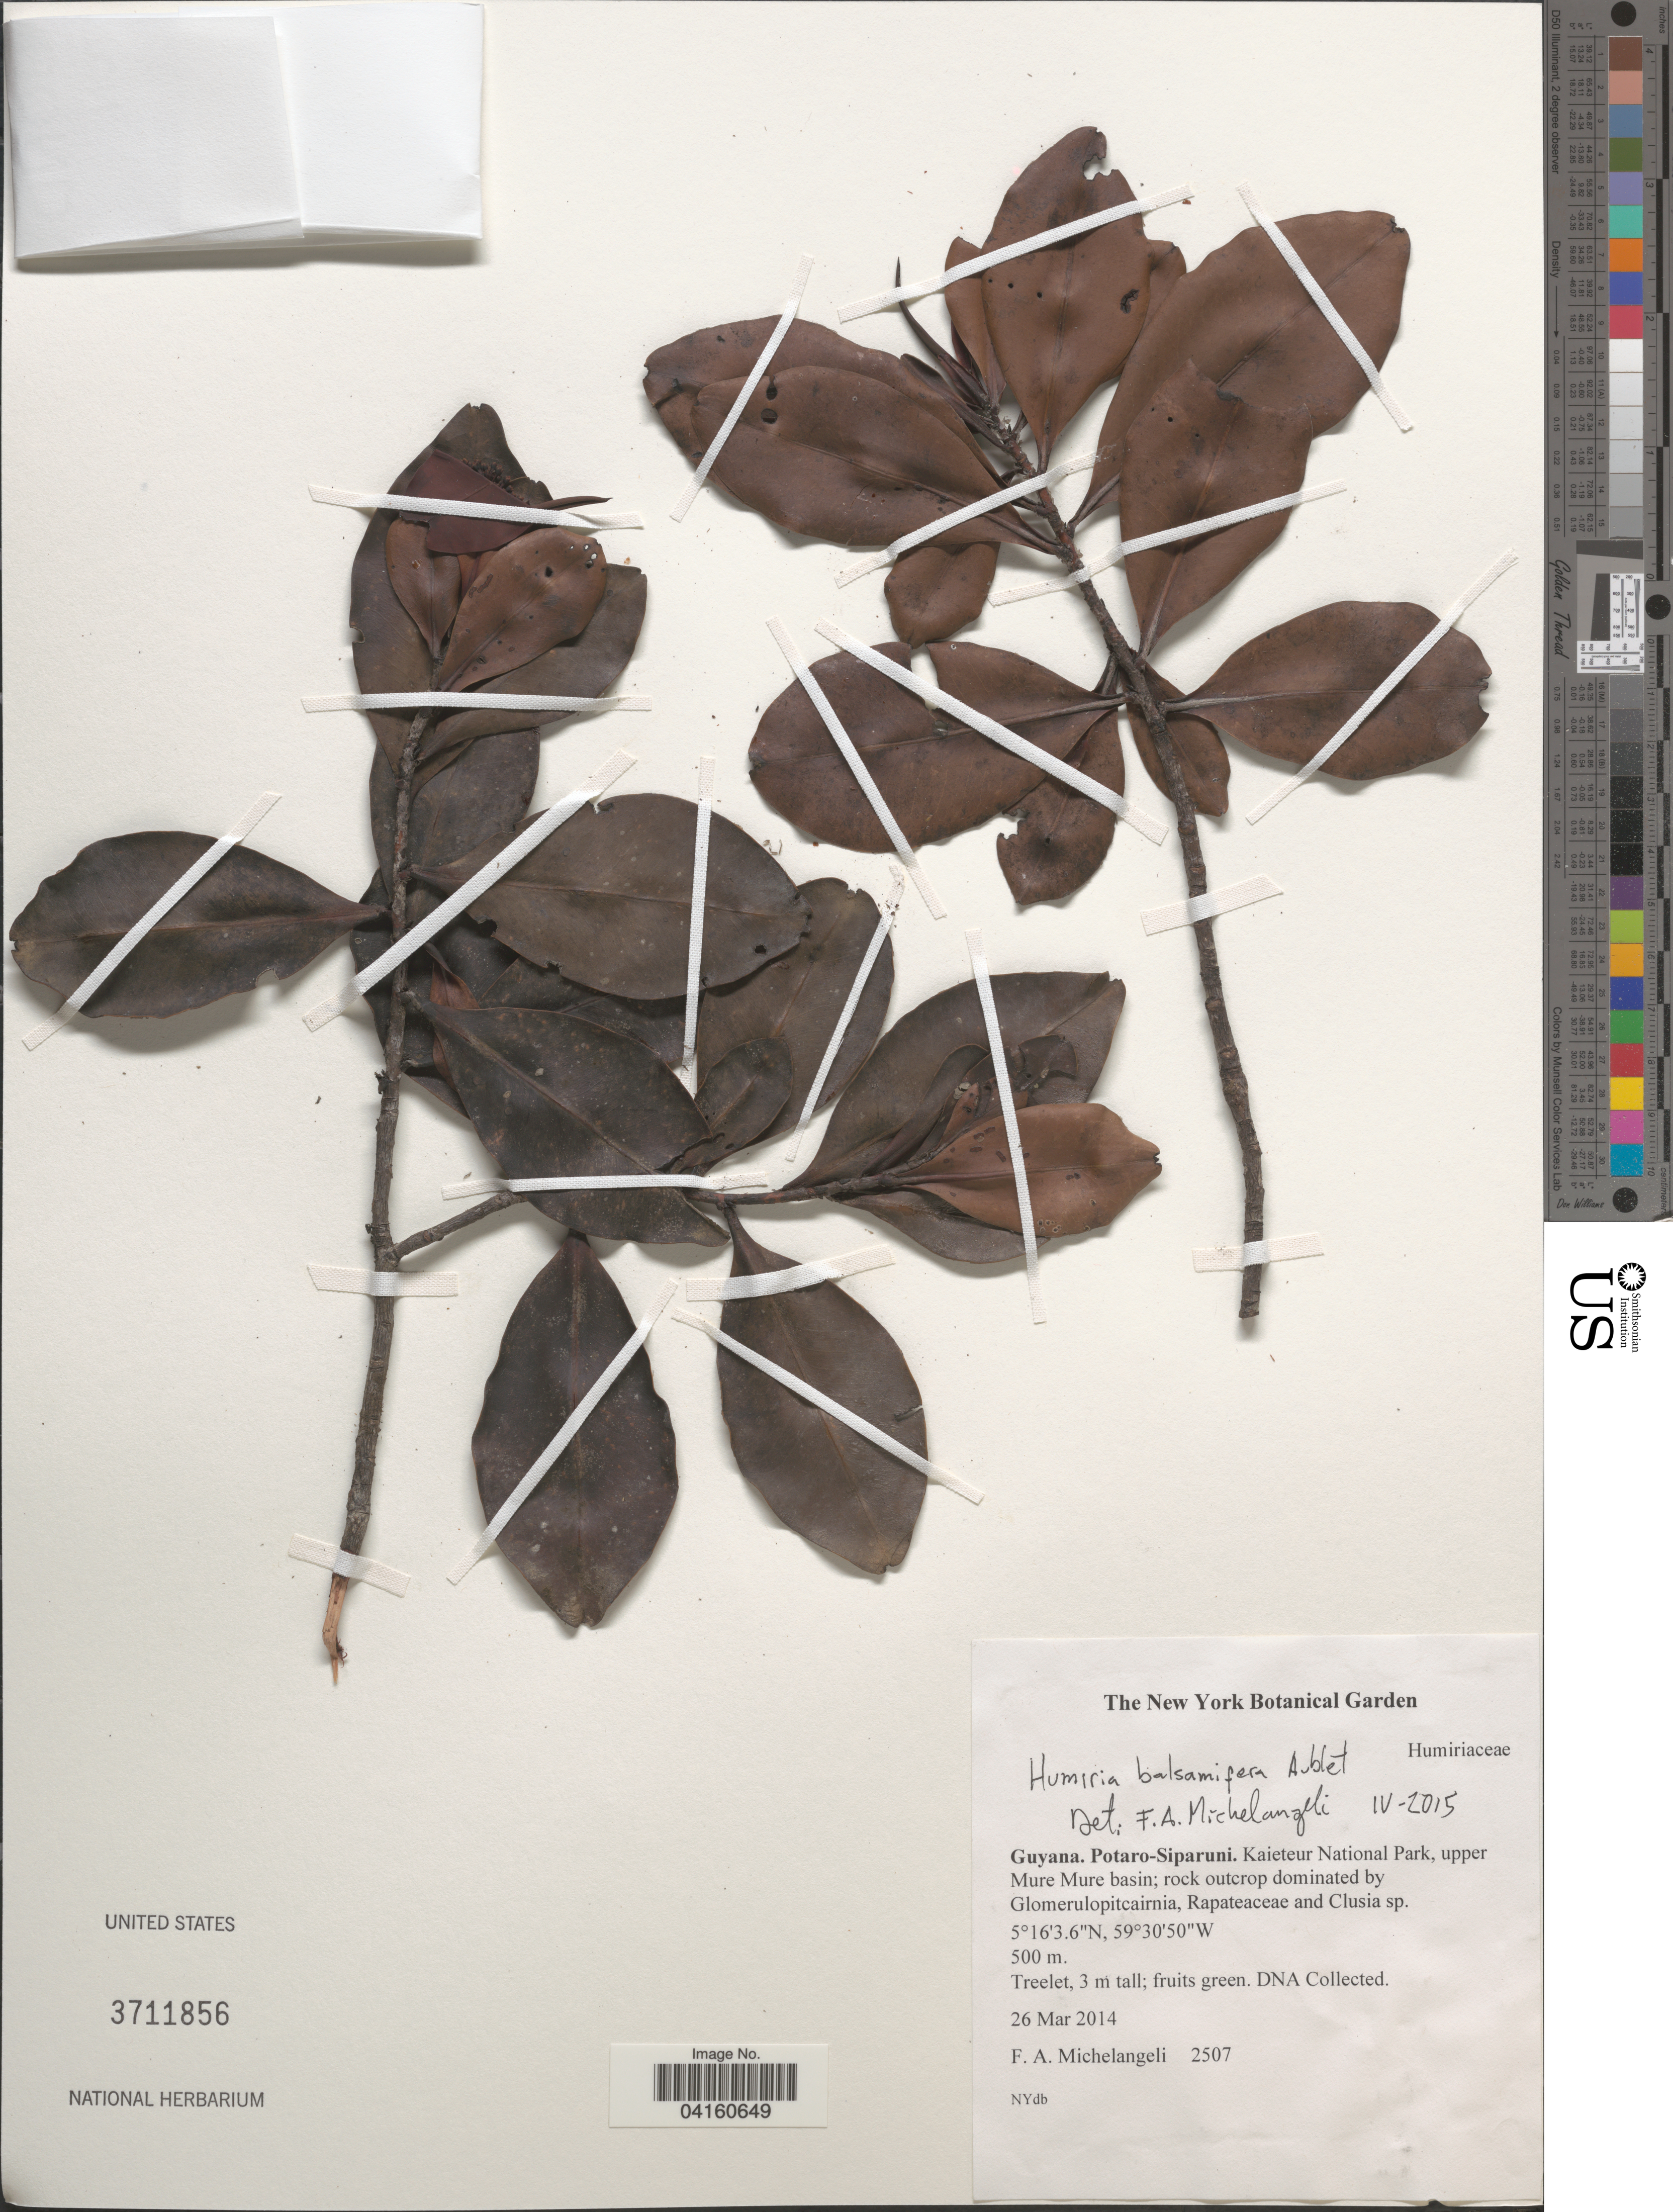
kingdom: Plantae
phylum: Tracheophyta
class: Magnoliopsida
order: Malpighiales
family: Humiriaceae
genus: Humiria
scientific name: Humiria balsamifera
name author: Aubl.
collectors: F. A. Michelangeli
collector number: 2507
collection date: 2014-03-26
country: Guyana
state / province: Potaro-Siparuni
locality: Kaieteur National Park, upper Mure Mure basin.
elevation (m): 500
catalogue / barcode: US 3711856